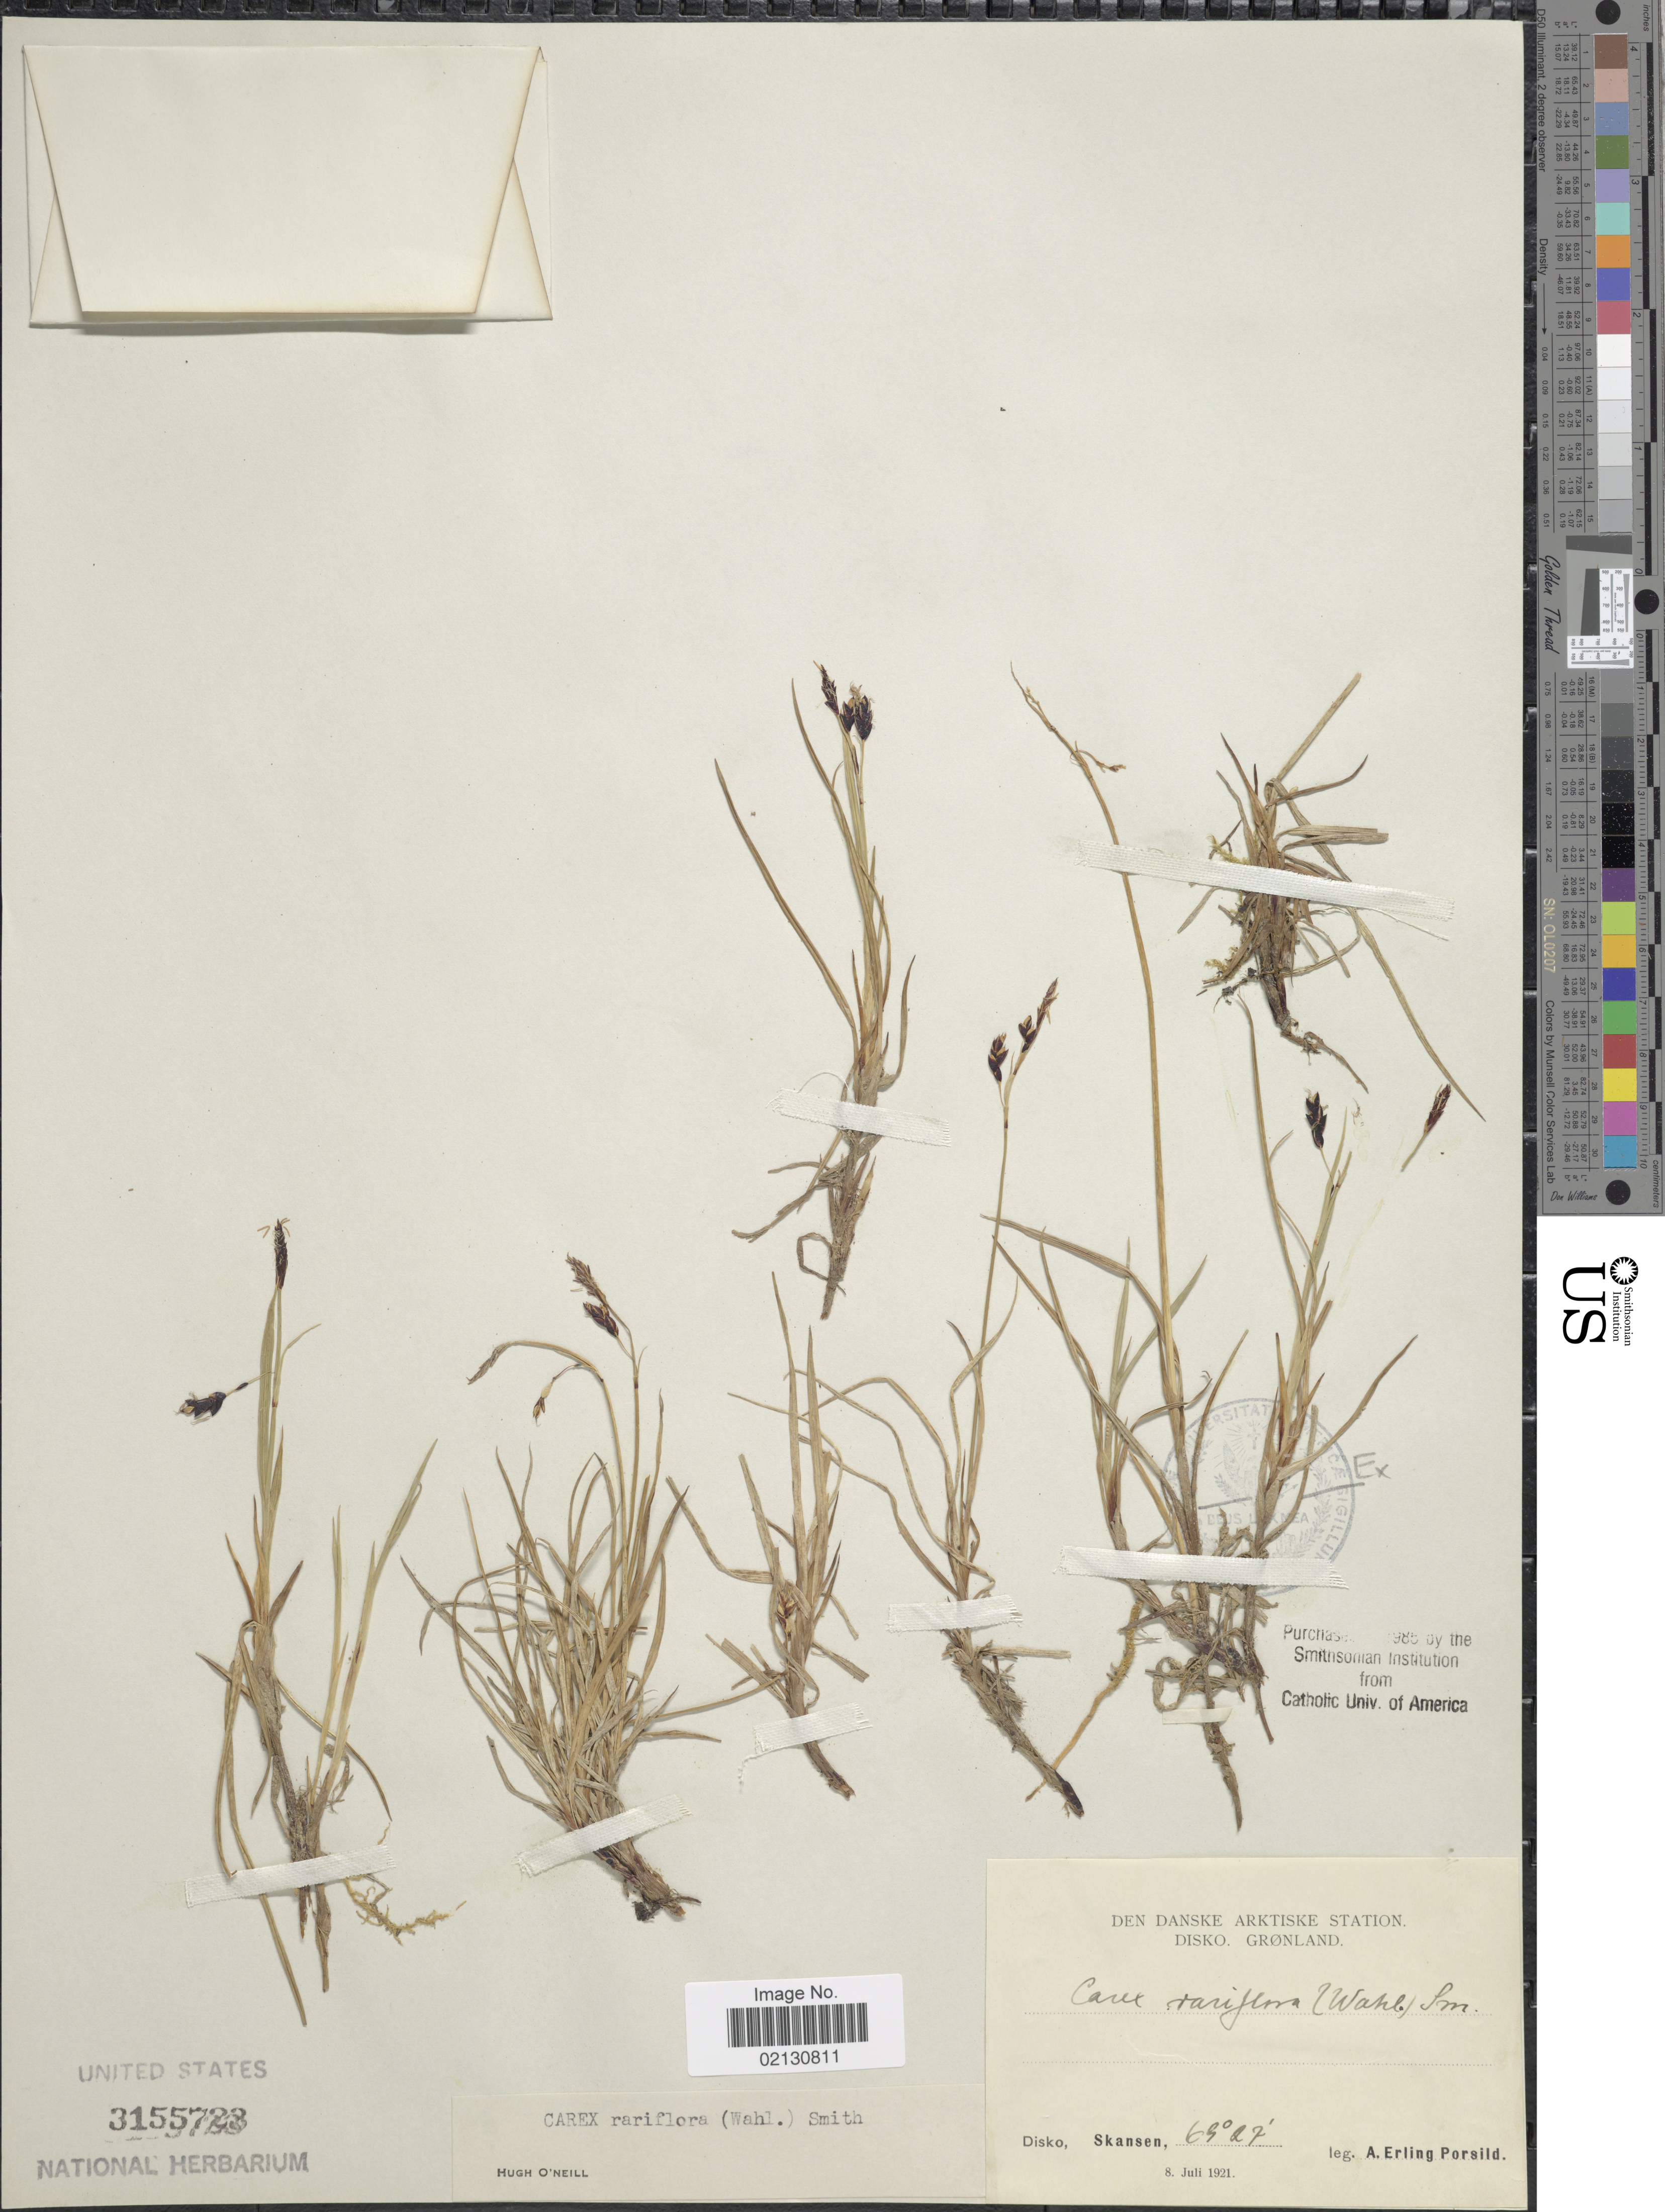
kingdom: Plantae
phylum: Tracheophyta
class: Liliopsida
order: Poales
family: Cyperaceae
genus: Carex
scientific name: Carex rariflora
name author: (Wahlenb.) Sm.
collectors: A. E. Porsild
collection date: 1921-07-08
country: Greenland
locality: Disko, Skansen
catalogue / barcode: US 3155723